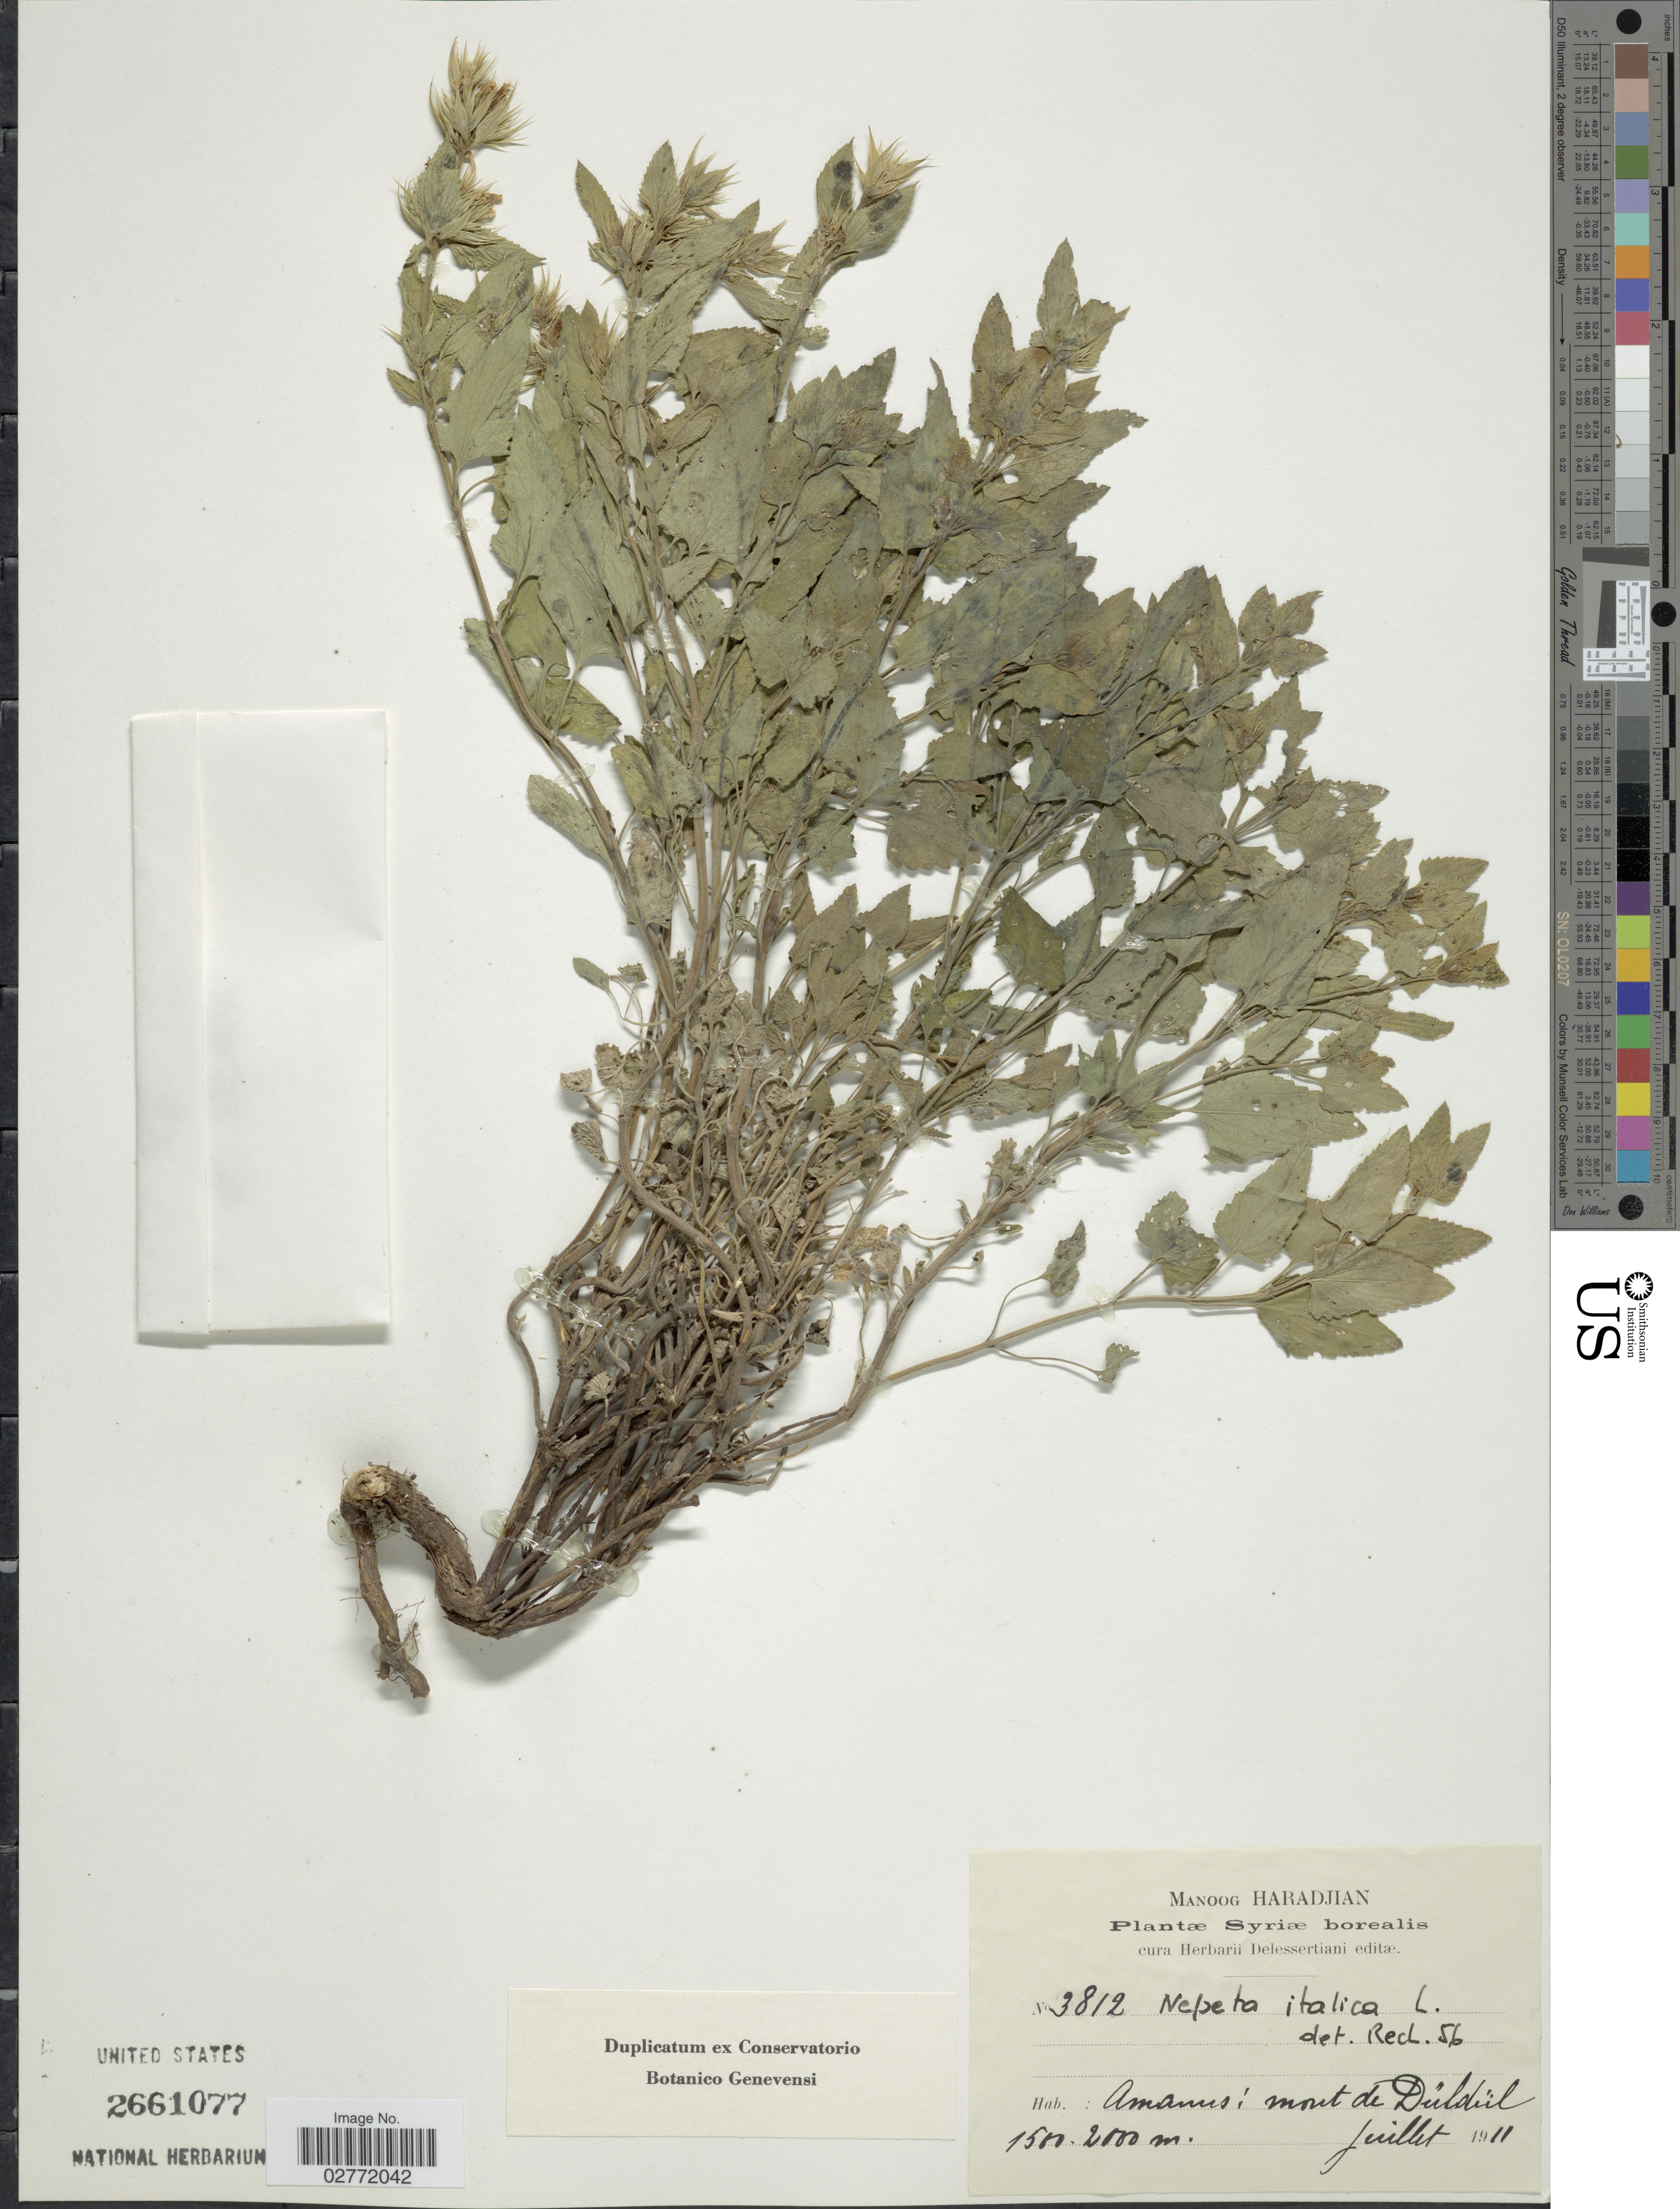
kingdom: Plantae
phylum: Tracheophyta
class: Magnoliopsida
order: Lamiales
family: Lamiaceae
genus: Nepeta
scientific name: Nepeta italica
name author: L.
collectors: M. Haradjian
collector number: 3812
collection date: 1911-07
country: Syria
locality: Amanus, mont de Düldül.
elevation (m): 1500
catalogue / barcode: US 2661077